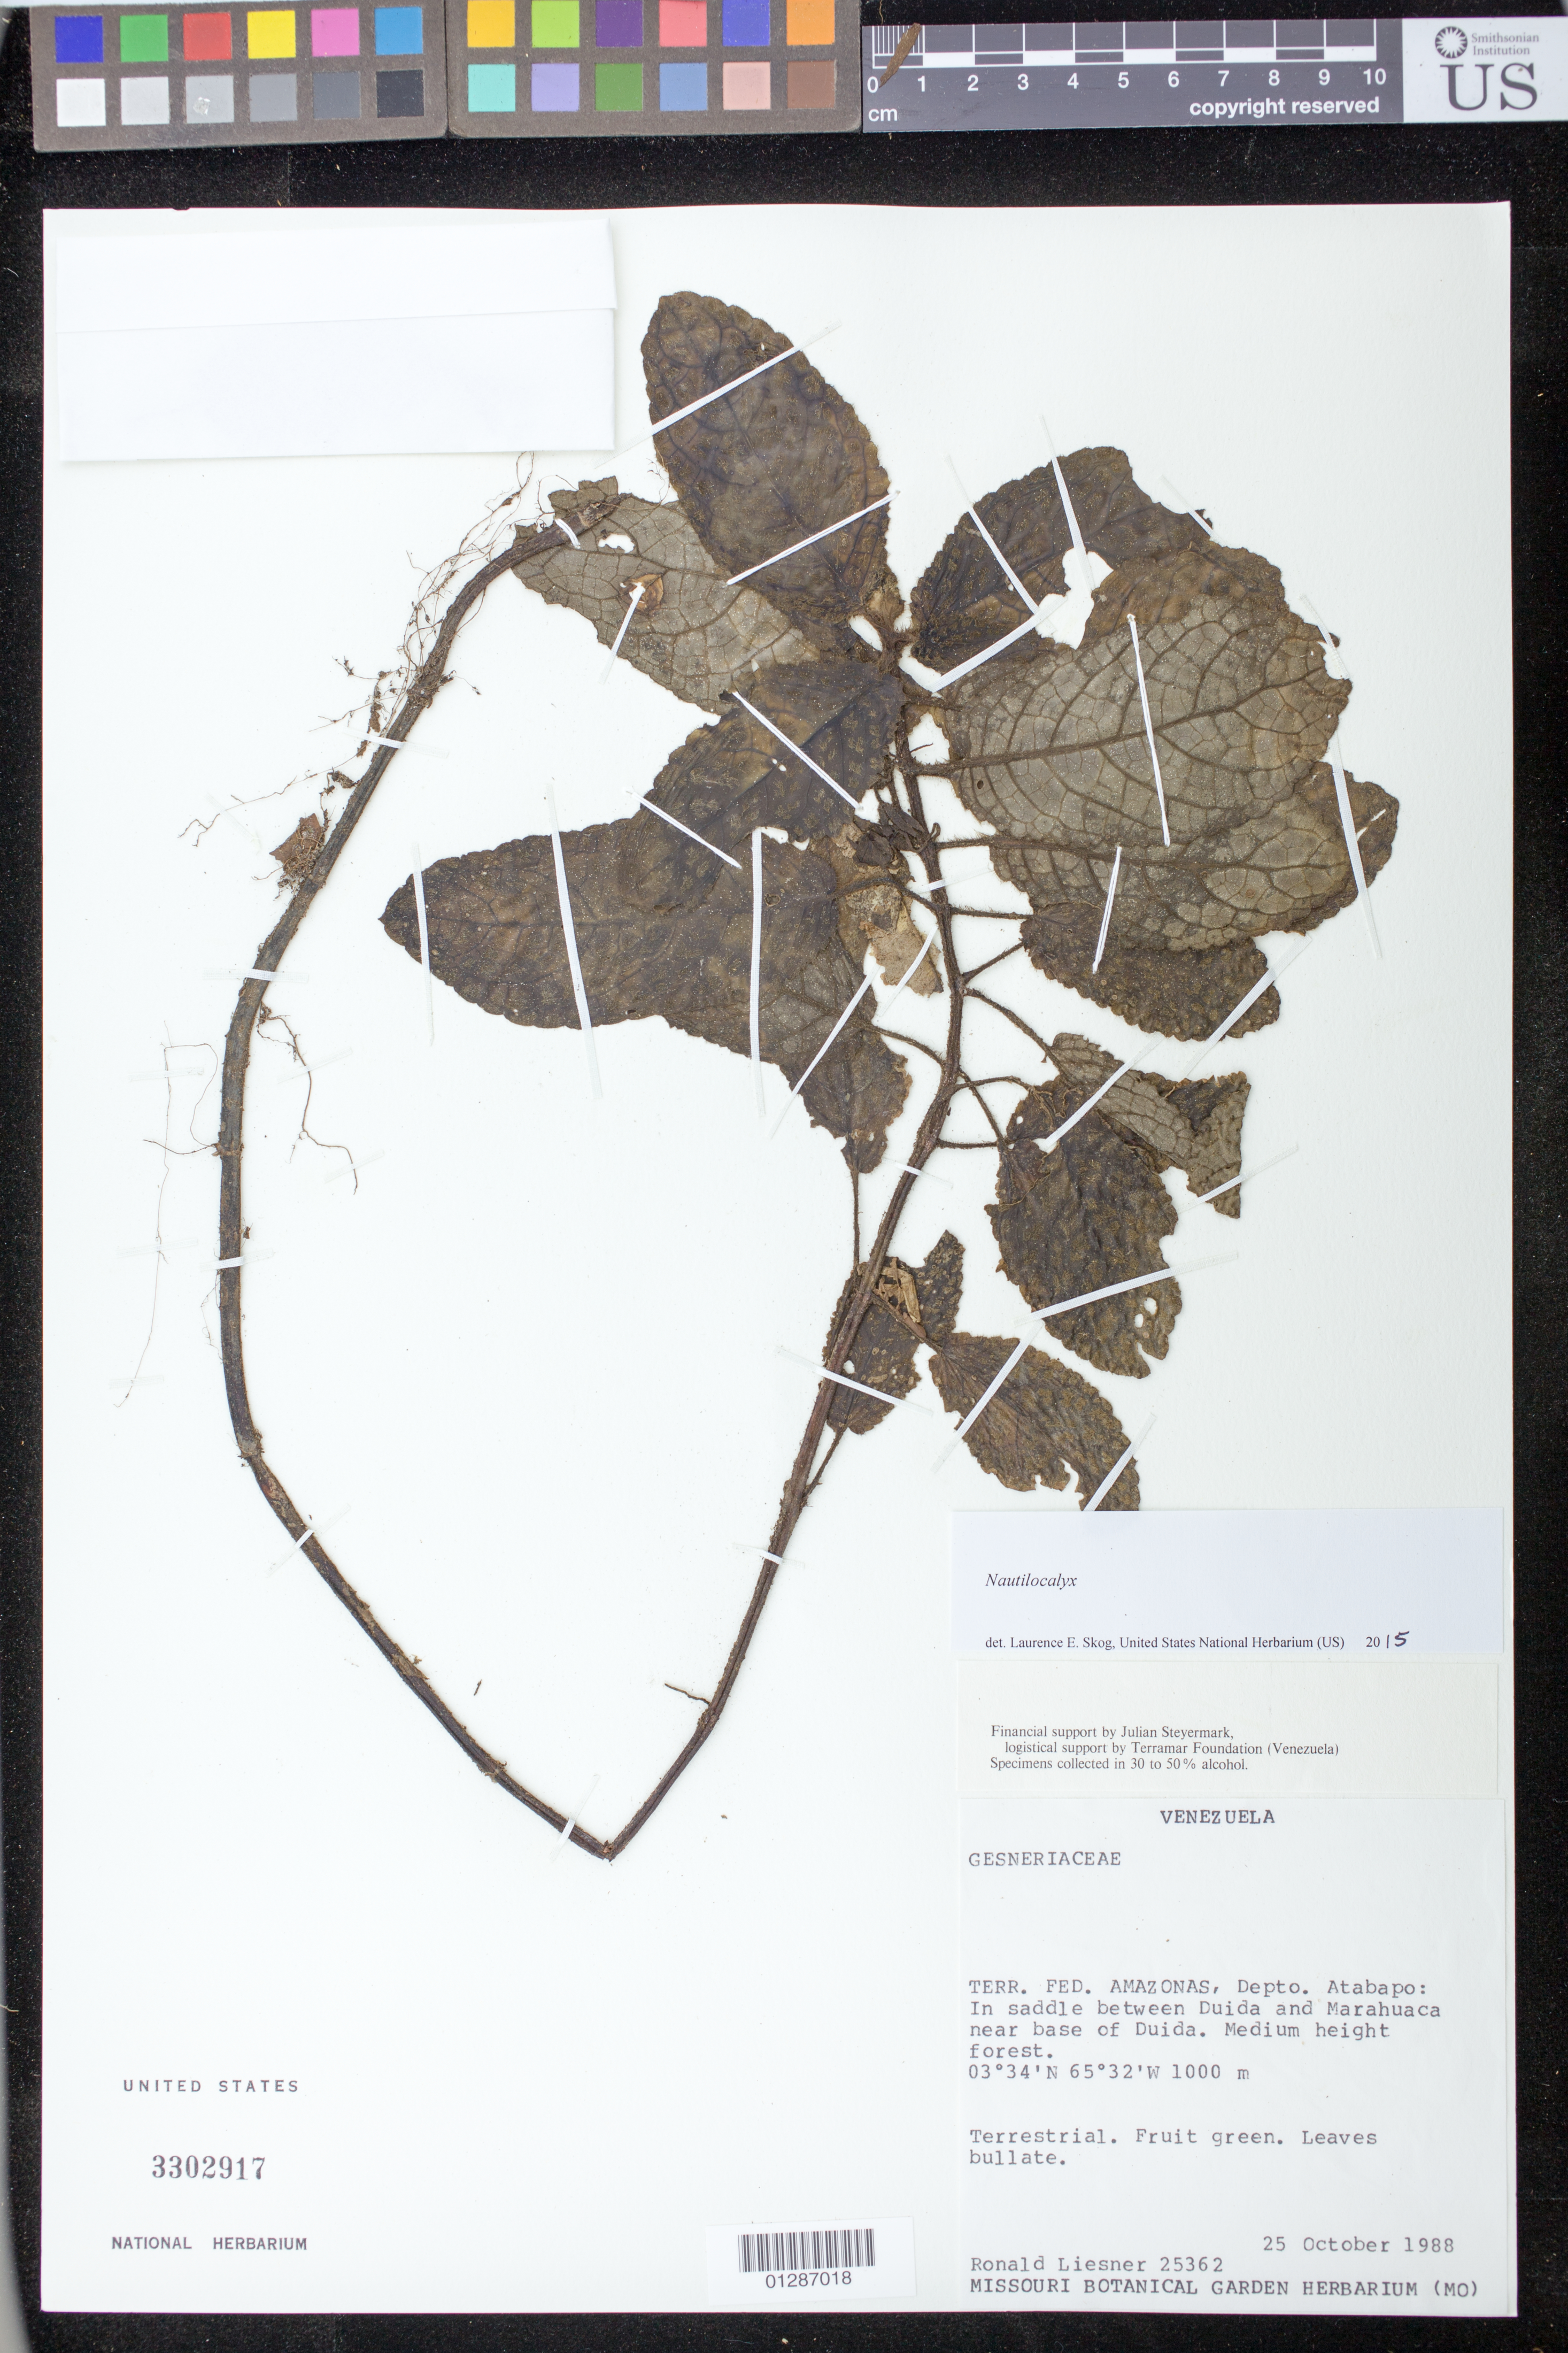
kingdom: Plantae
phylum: Tracheophyta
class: Magnoliopsida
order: Lamiales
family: Gesneriaceae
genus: Nautilocalyx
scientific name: Nautilocalyx sp.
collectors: R. L. Liesner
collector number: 25362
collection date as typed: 25 Oct 1988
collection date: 1988-10-25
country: Venezuela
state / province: Amazonas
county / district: Atabapo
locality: In saddle between Duida and Marahuaca near base of Duida.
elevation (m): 1000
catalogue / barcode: US 3302917